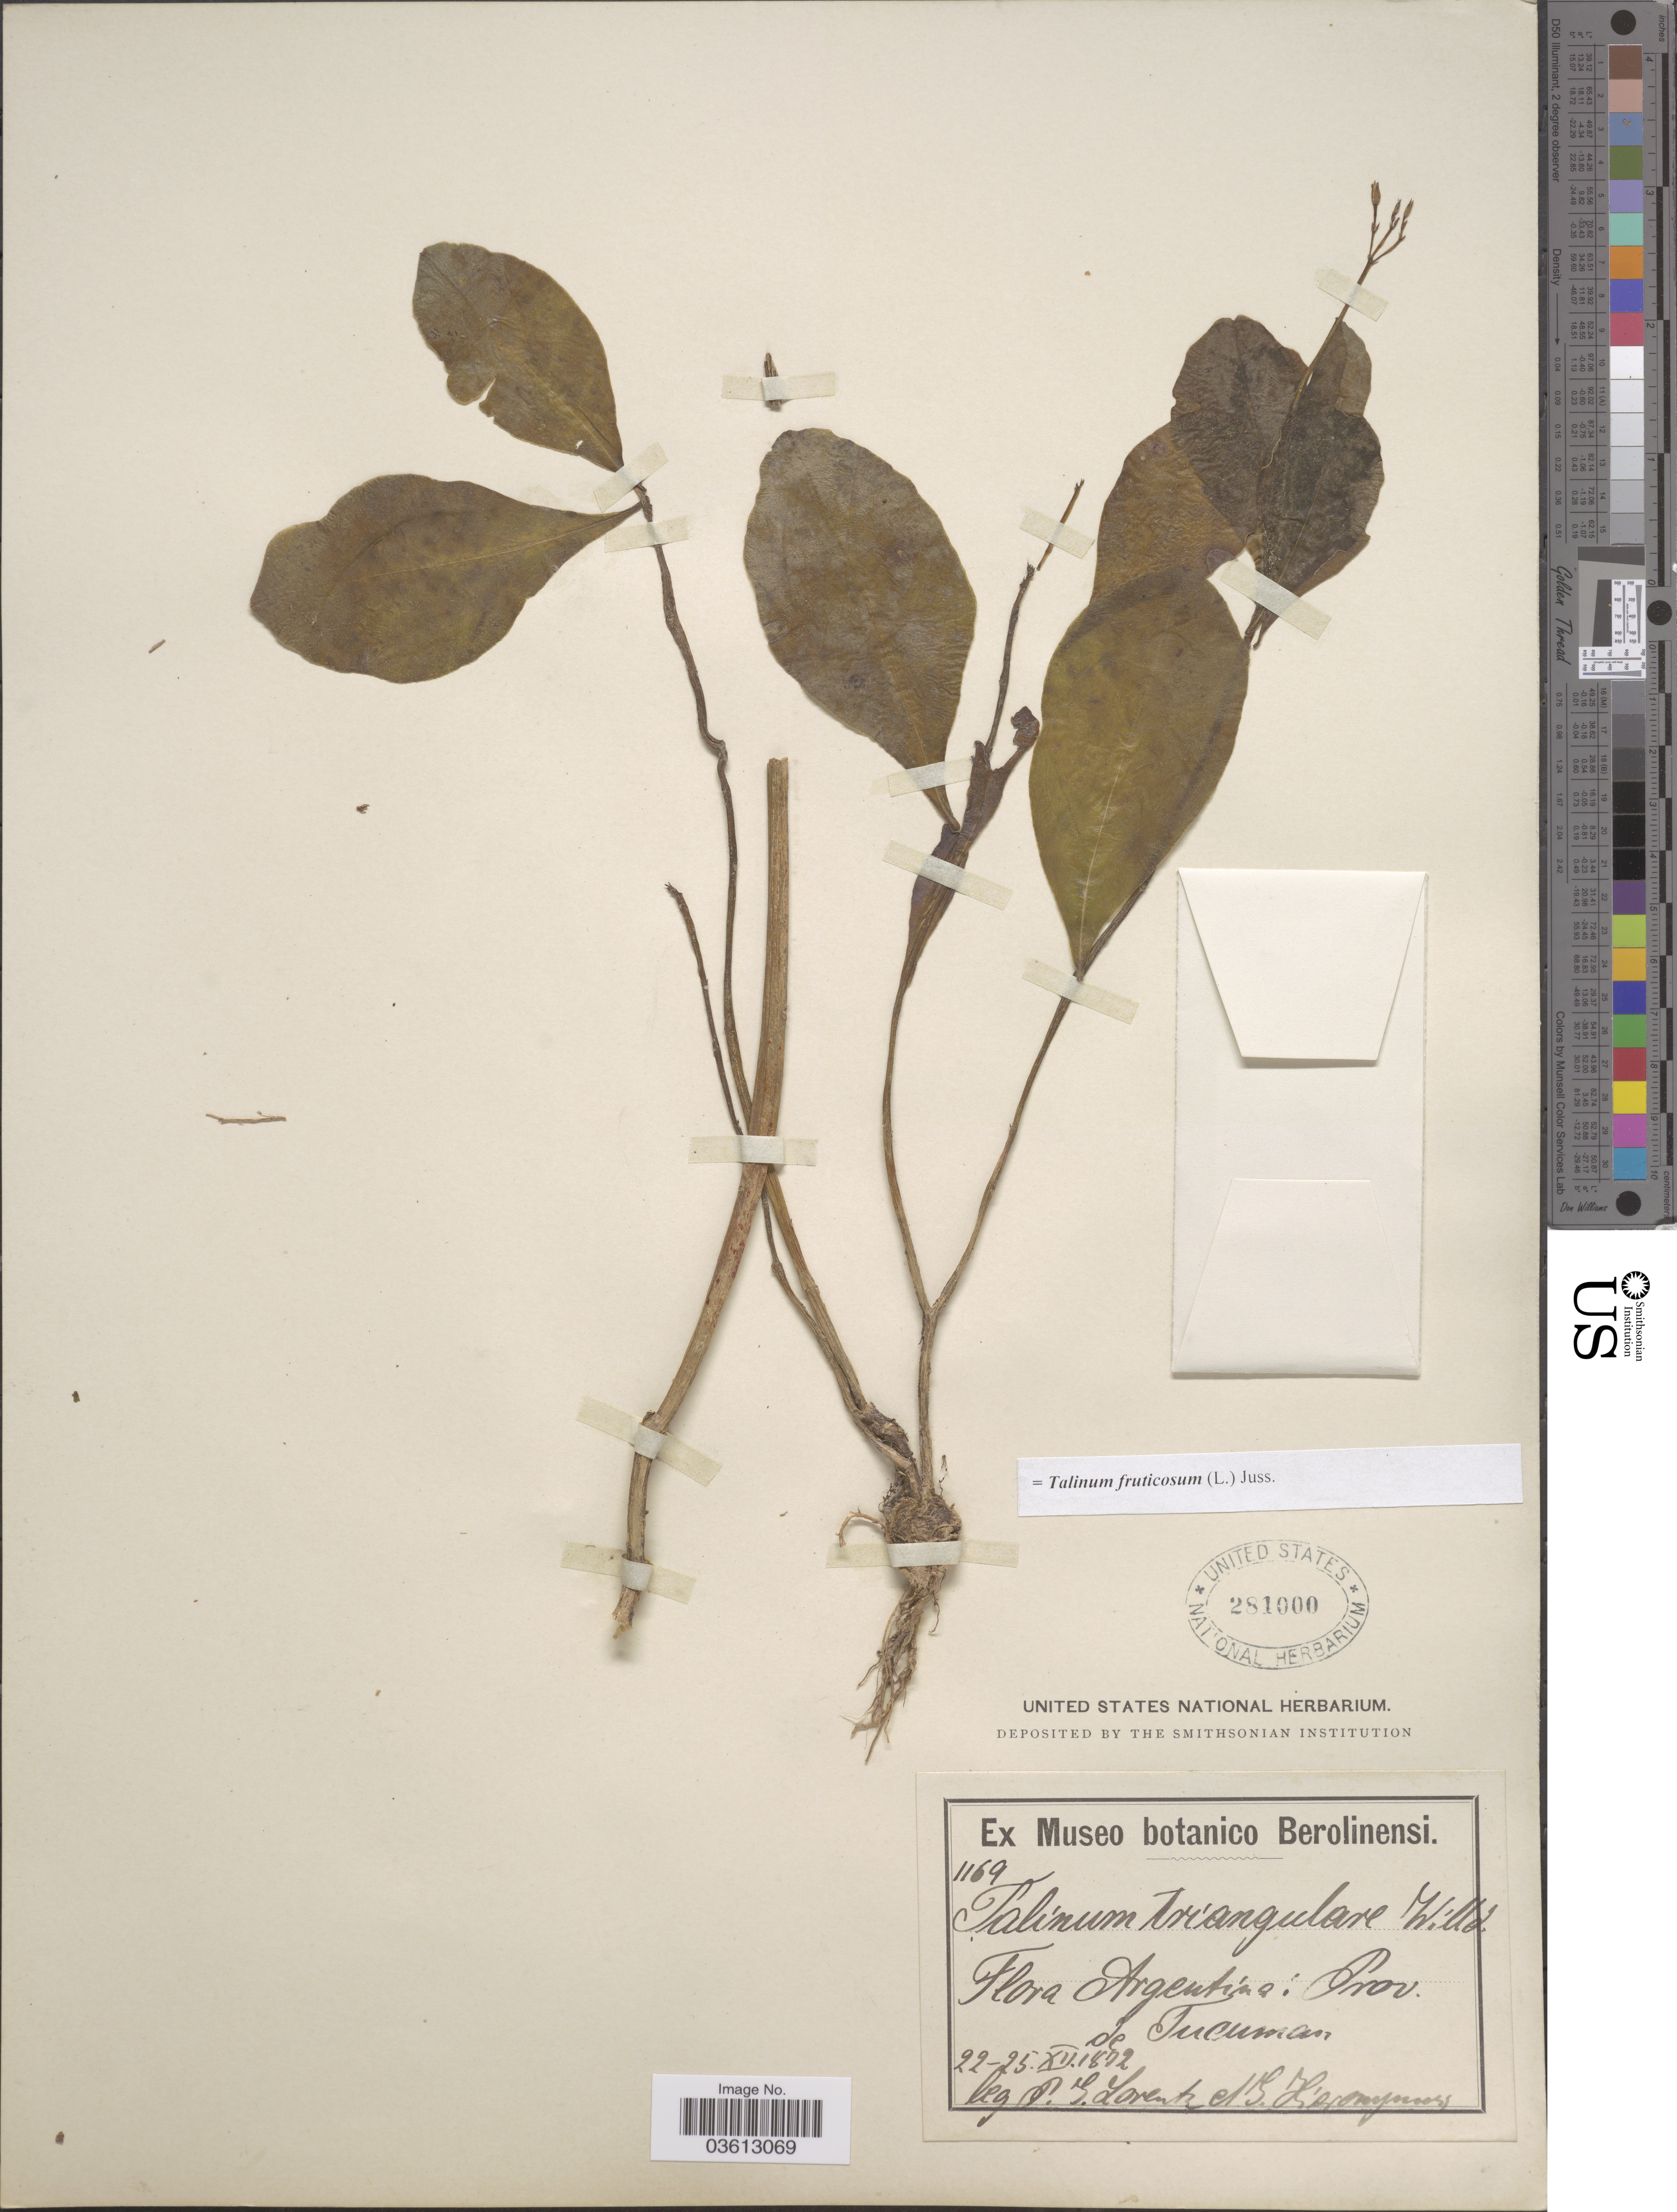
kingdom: Plantae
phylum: Tracheophyta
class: Magnoliopsida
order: Caryophyllales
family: Talinaceae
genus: Talinum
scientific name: Talinum fruticosum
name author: (L.) Juss.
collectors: P. G. Lorentz & G. H. Hieronymus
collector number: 1169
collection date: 1872-12-22/1872-12-25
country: Argentina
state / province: Tucuman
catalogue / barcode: US 281000